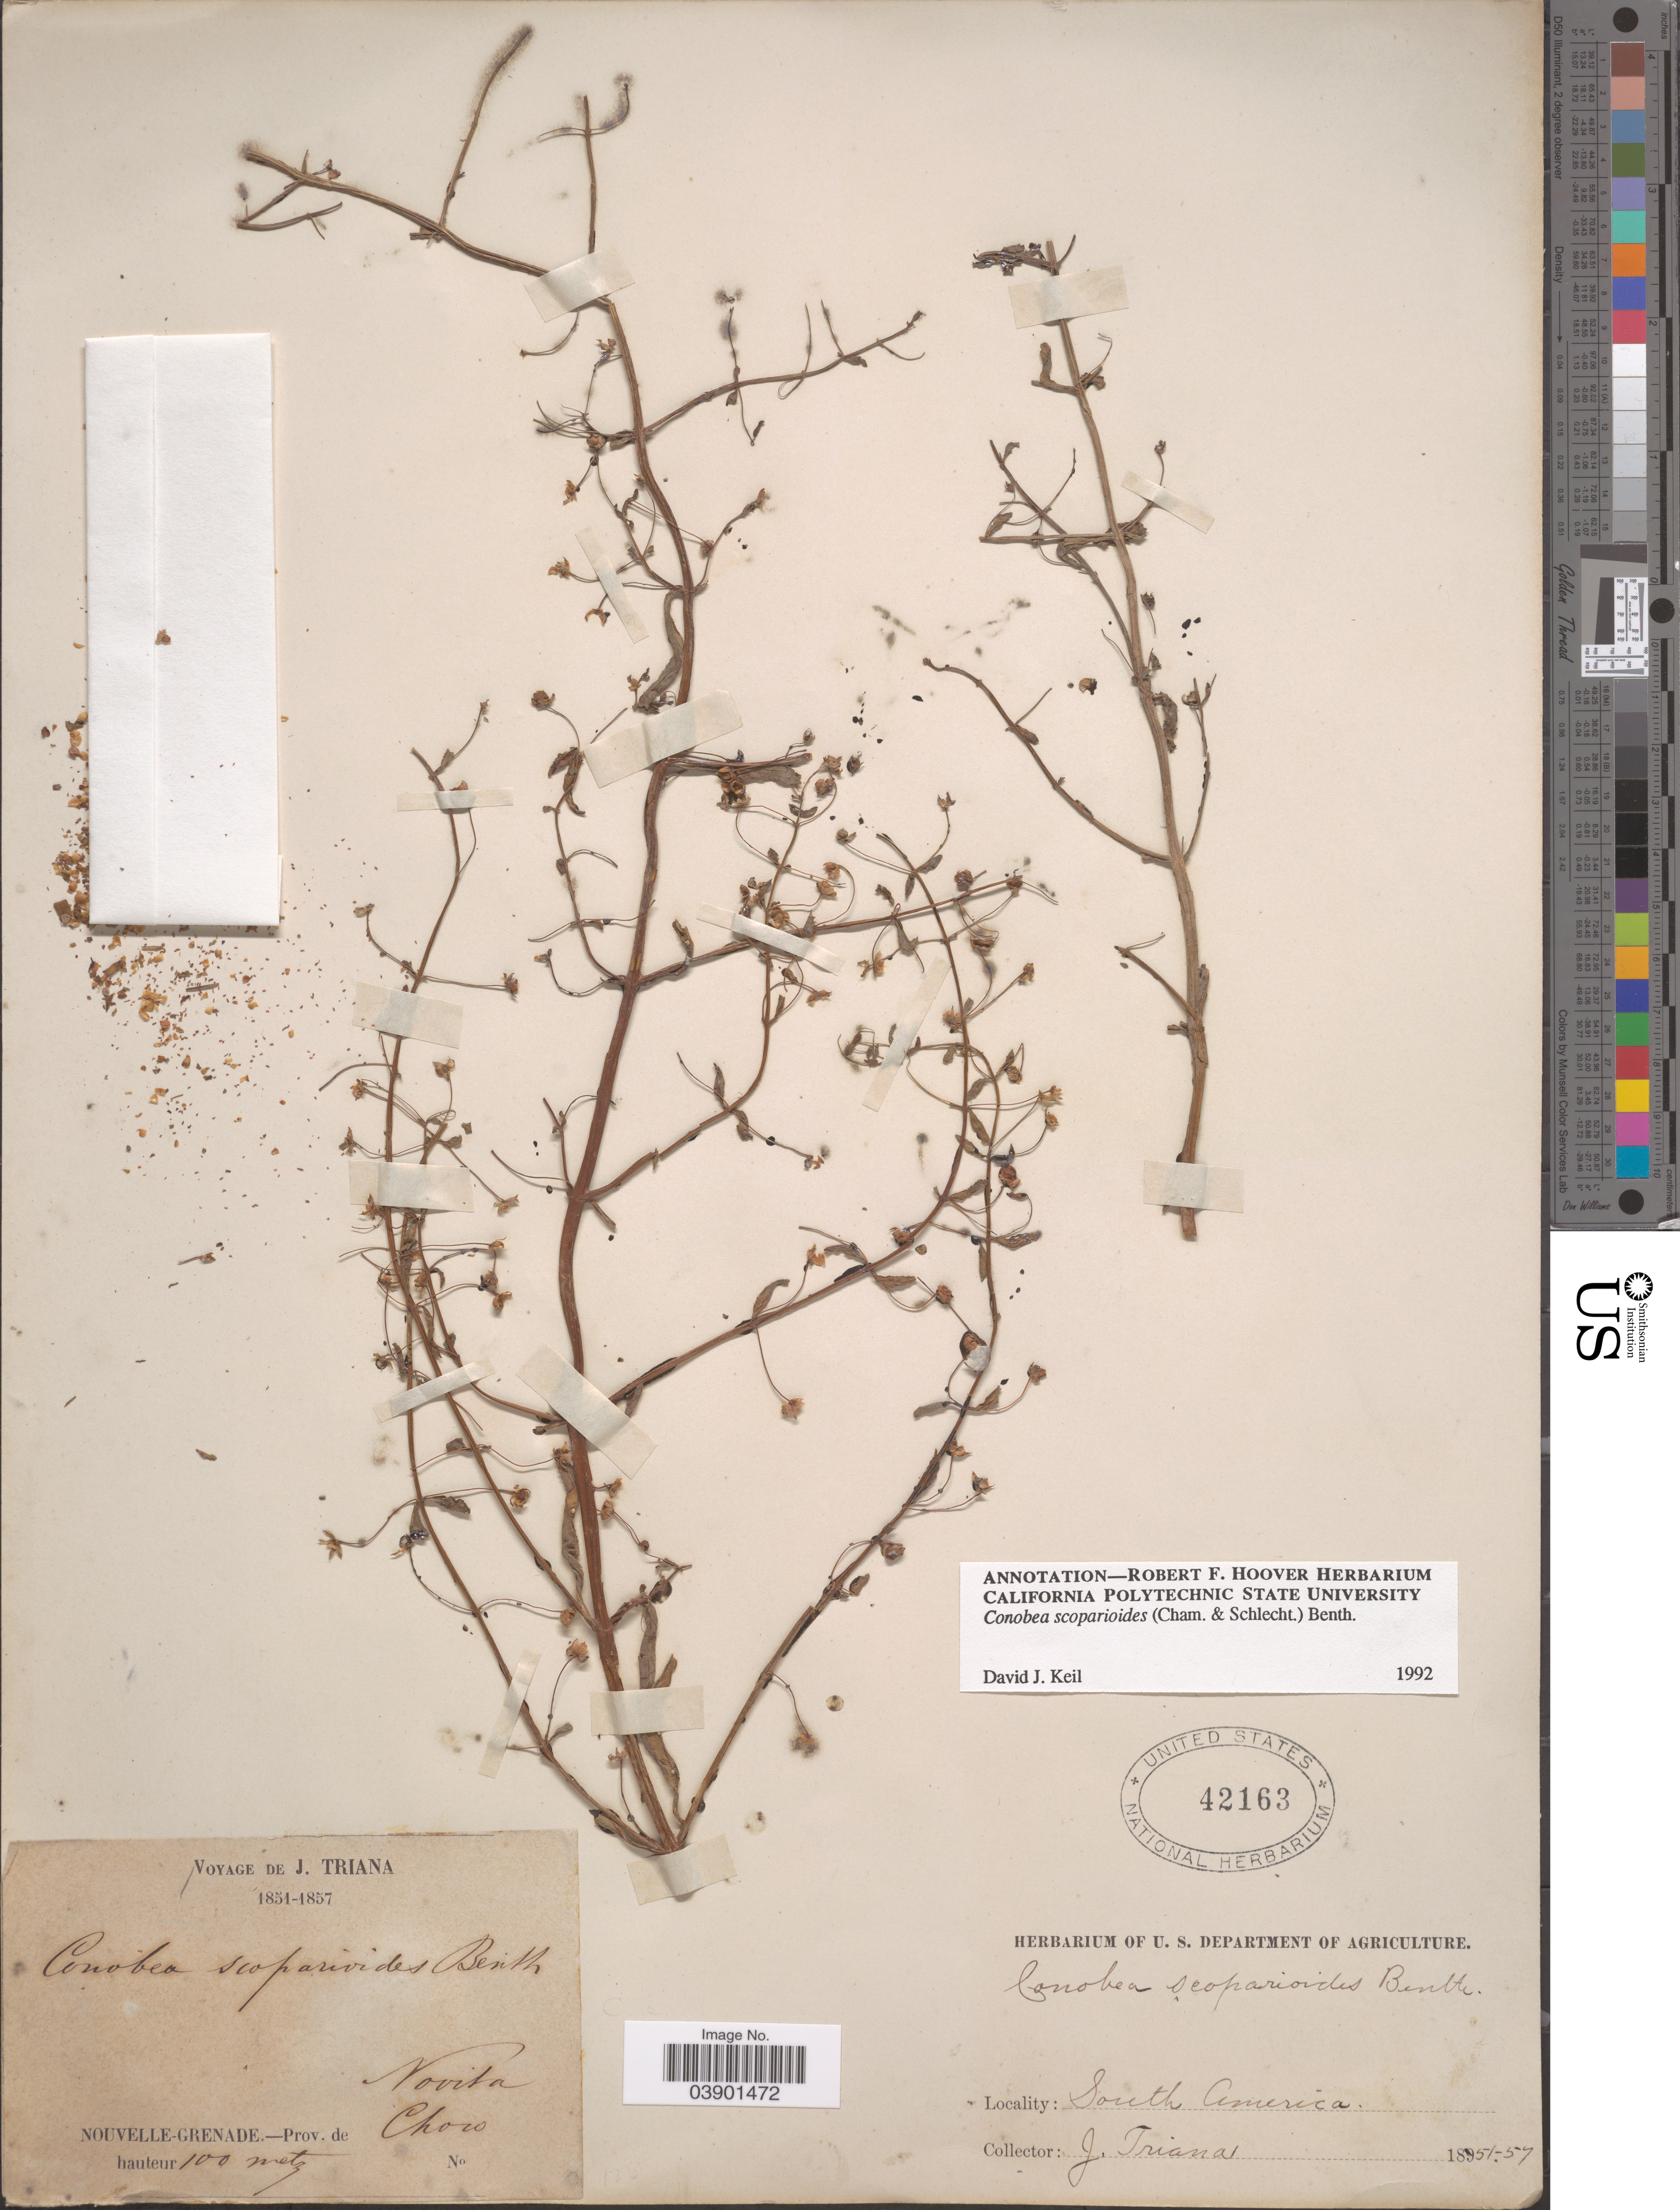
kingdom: Plantae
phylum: Tracheophyta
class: Magnoliopsida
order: Lamiales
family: Plantaginaceae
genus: Conobea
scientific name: Conobea scoparioides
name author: (Cham. & Schltdl.) Benth.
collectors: J. Triana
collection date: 1851/1857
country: Colombia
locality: Nouvelle-grenade.- Prov. de Choco. Novita.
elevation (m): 100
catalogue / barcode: US 42163